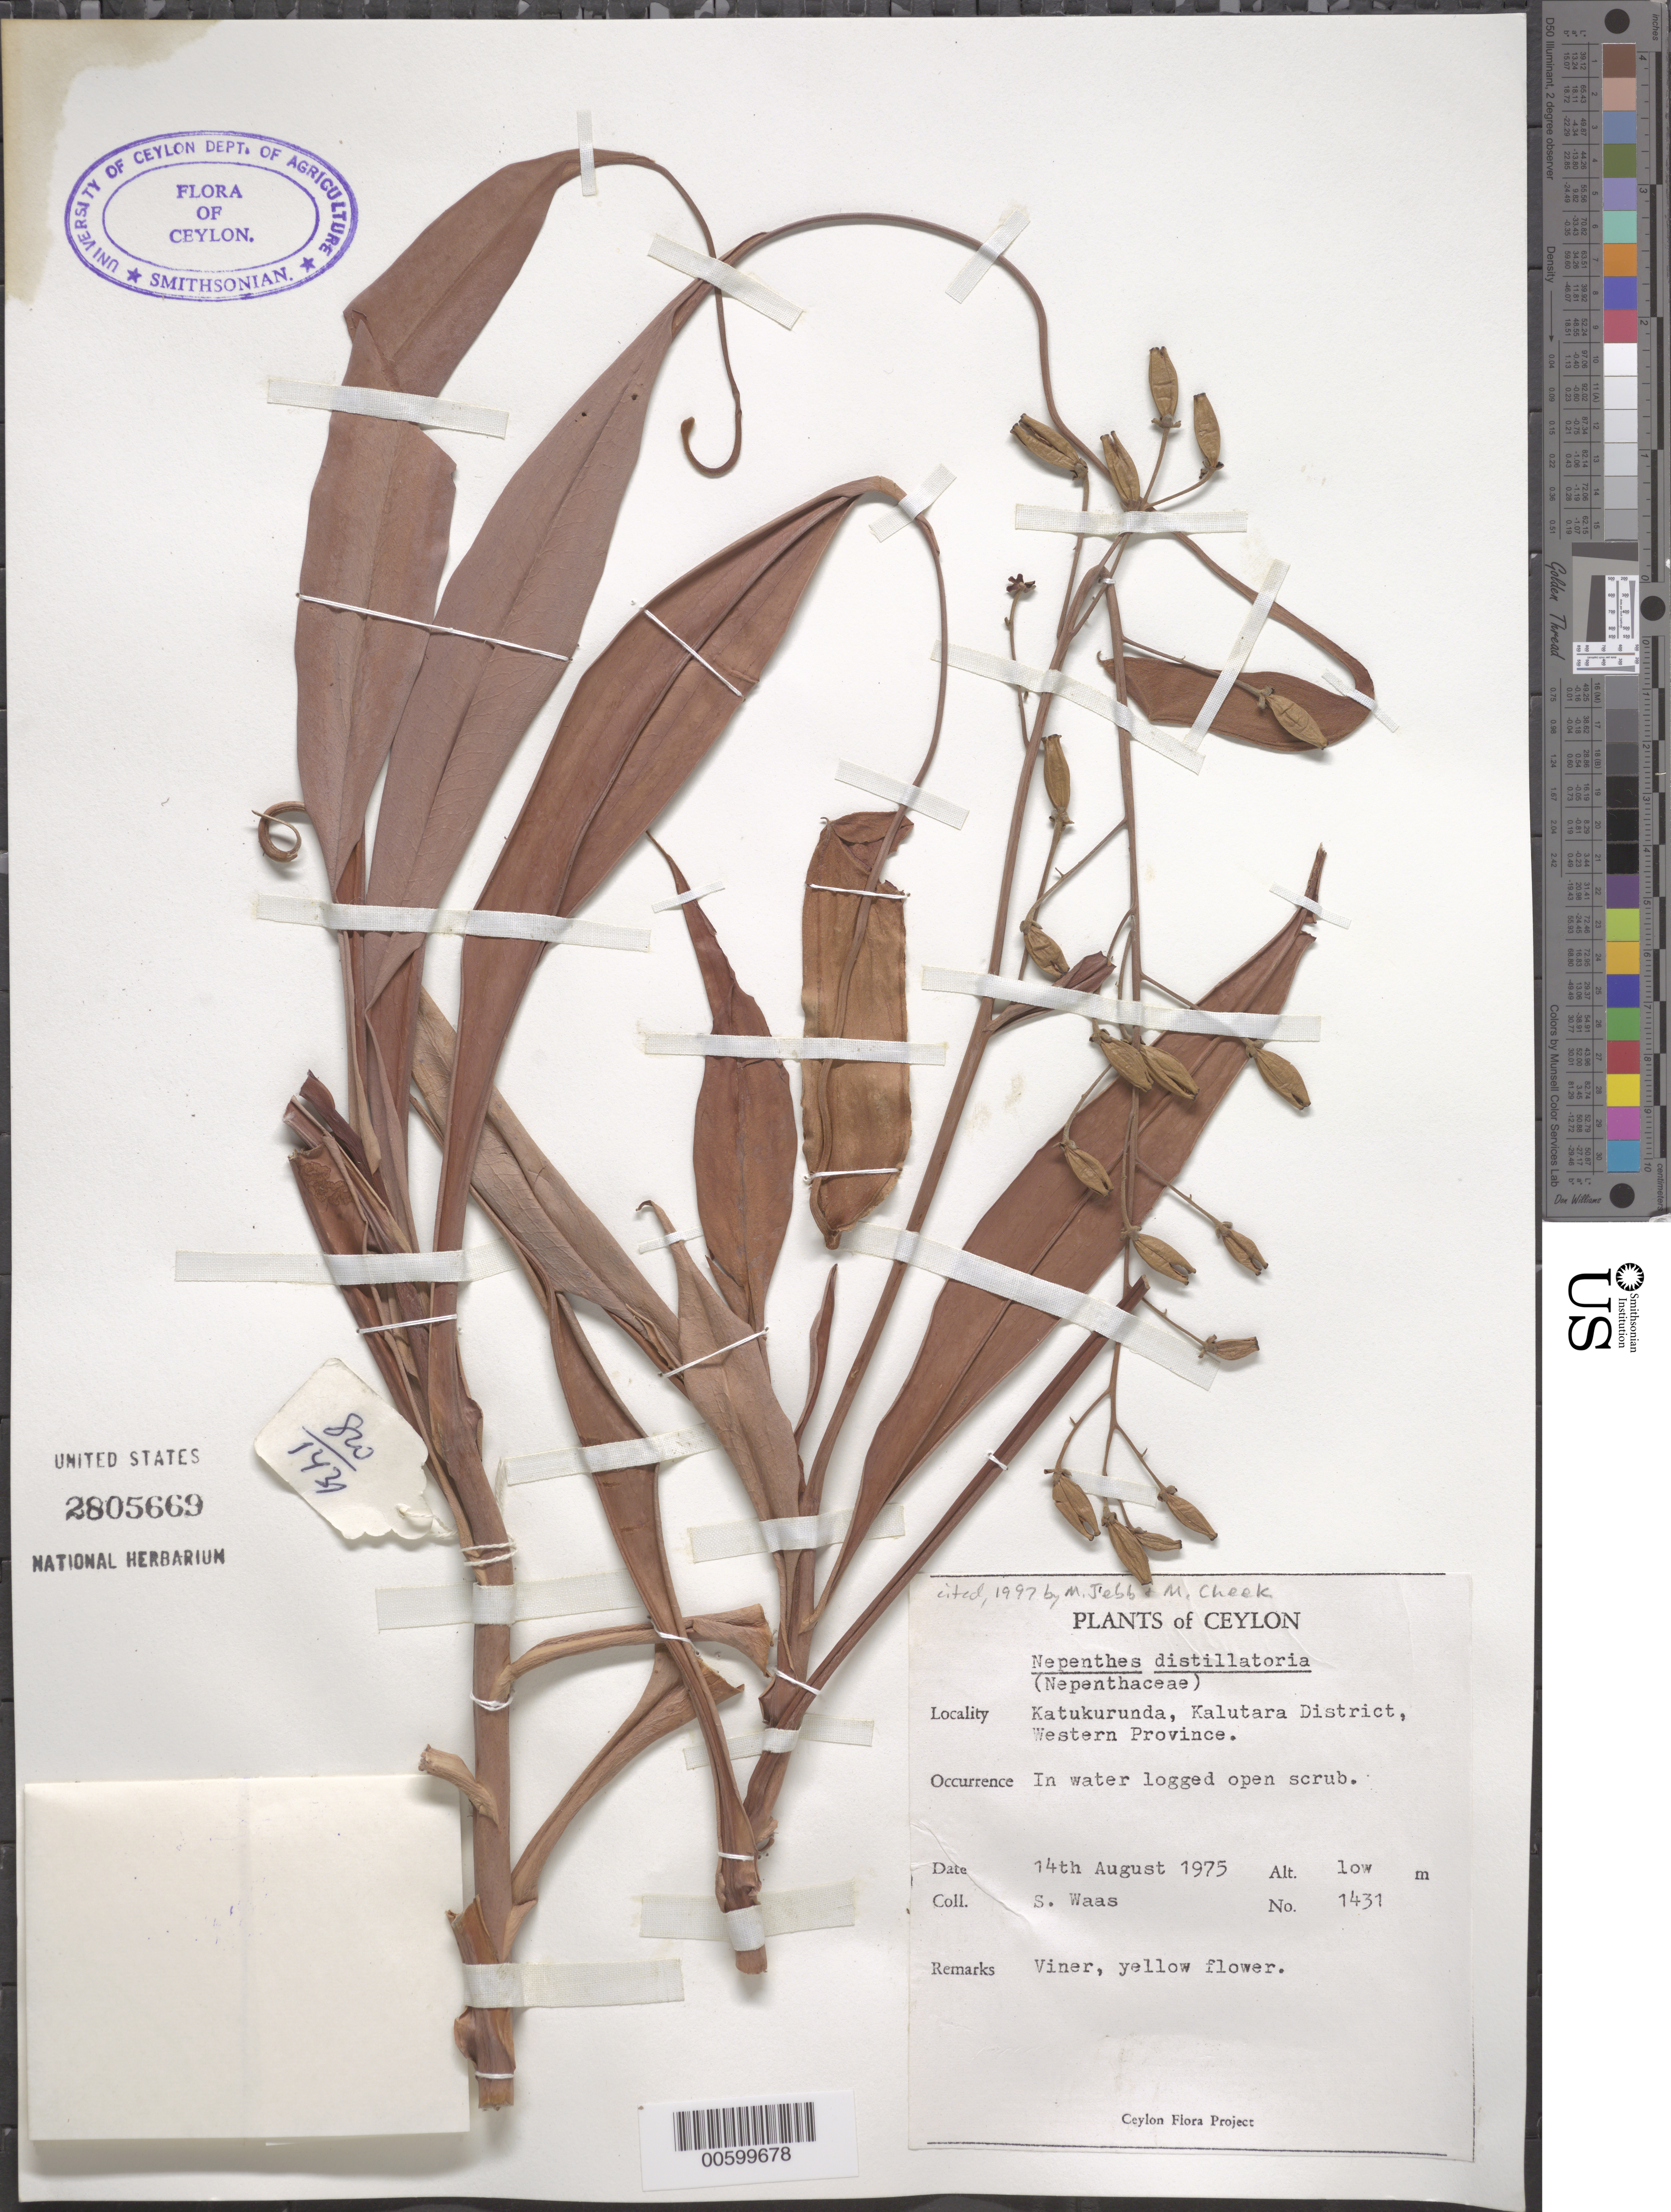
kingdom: Plantae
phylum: Tracheophyta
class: Magnoliopsida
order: Caryophyllales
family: Nepenthaceae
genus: Nepenthes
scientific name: Nepenthes distillatoria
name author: L.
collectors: S. Waas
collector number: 1431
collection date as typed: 14 Aug 1975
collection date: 1975-08-14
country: Sri Lanka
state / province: Western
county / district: Kalutara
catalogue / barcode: US 2805669